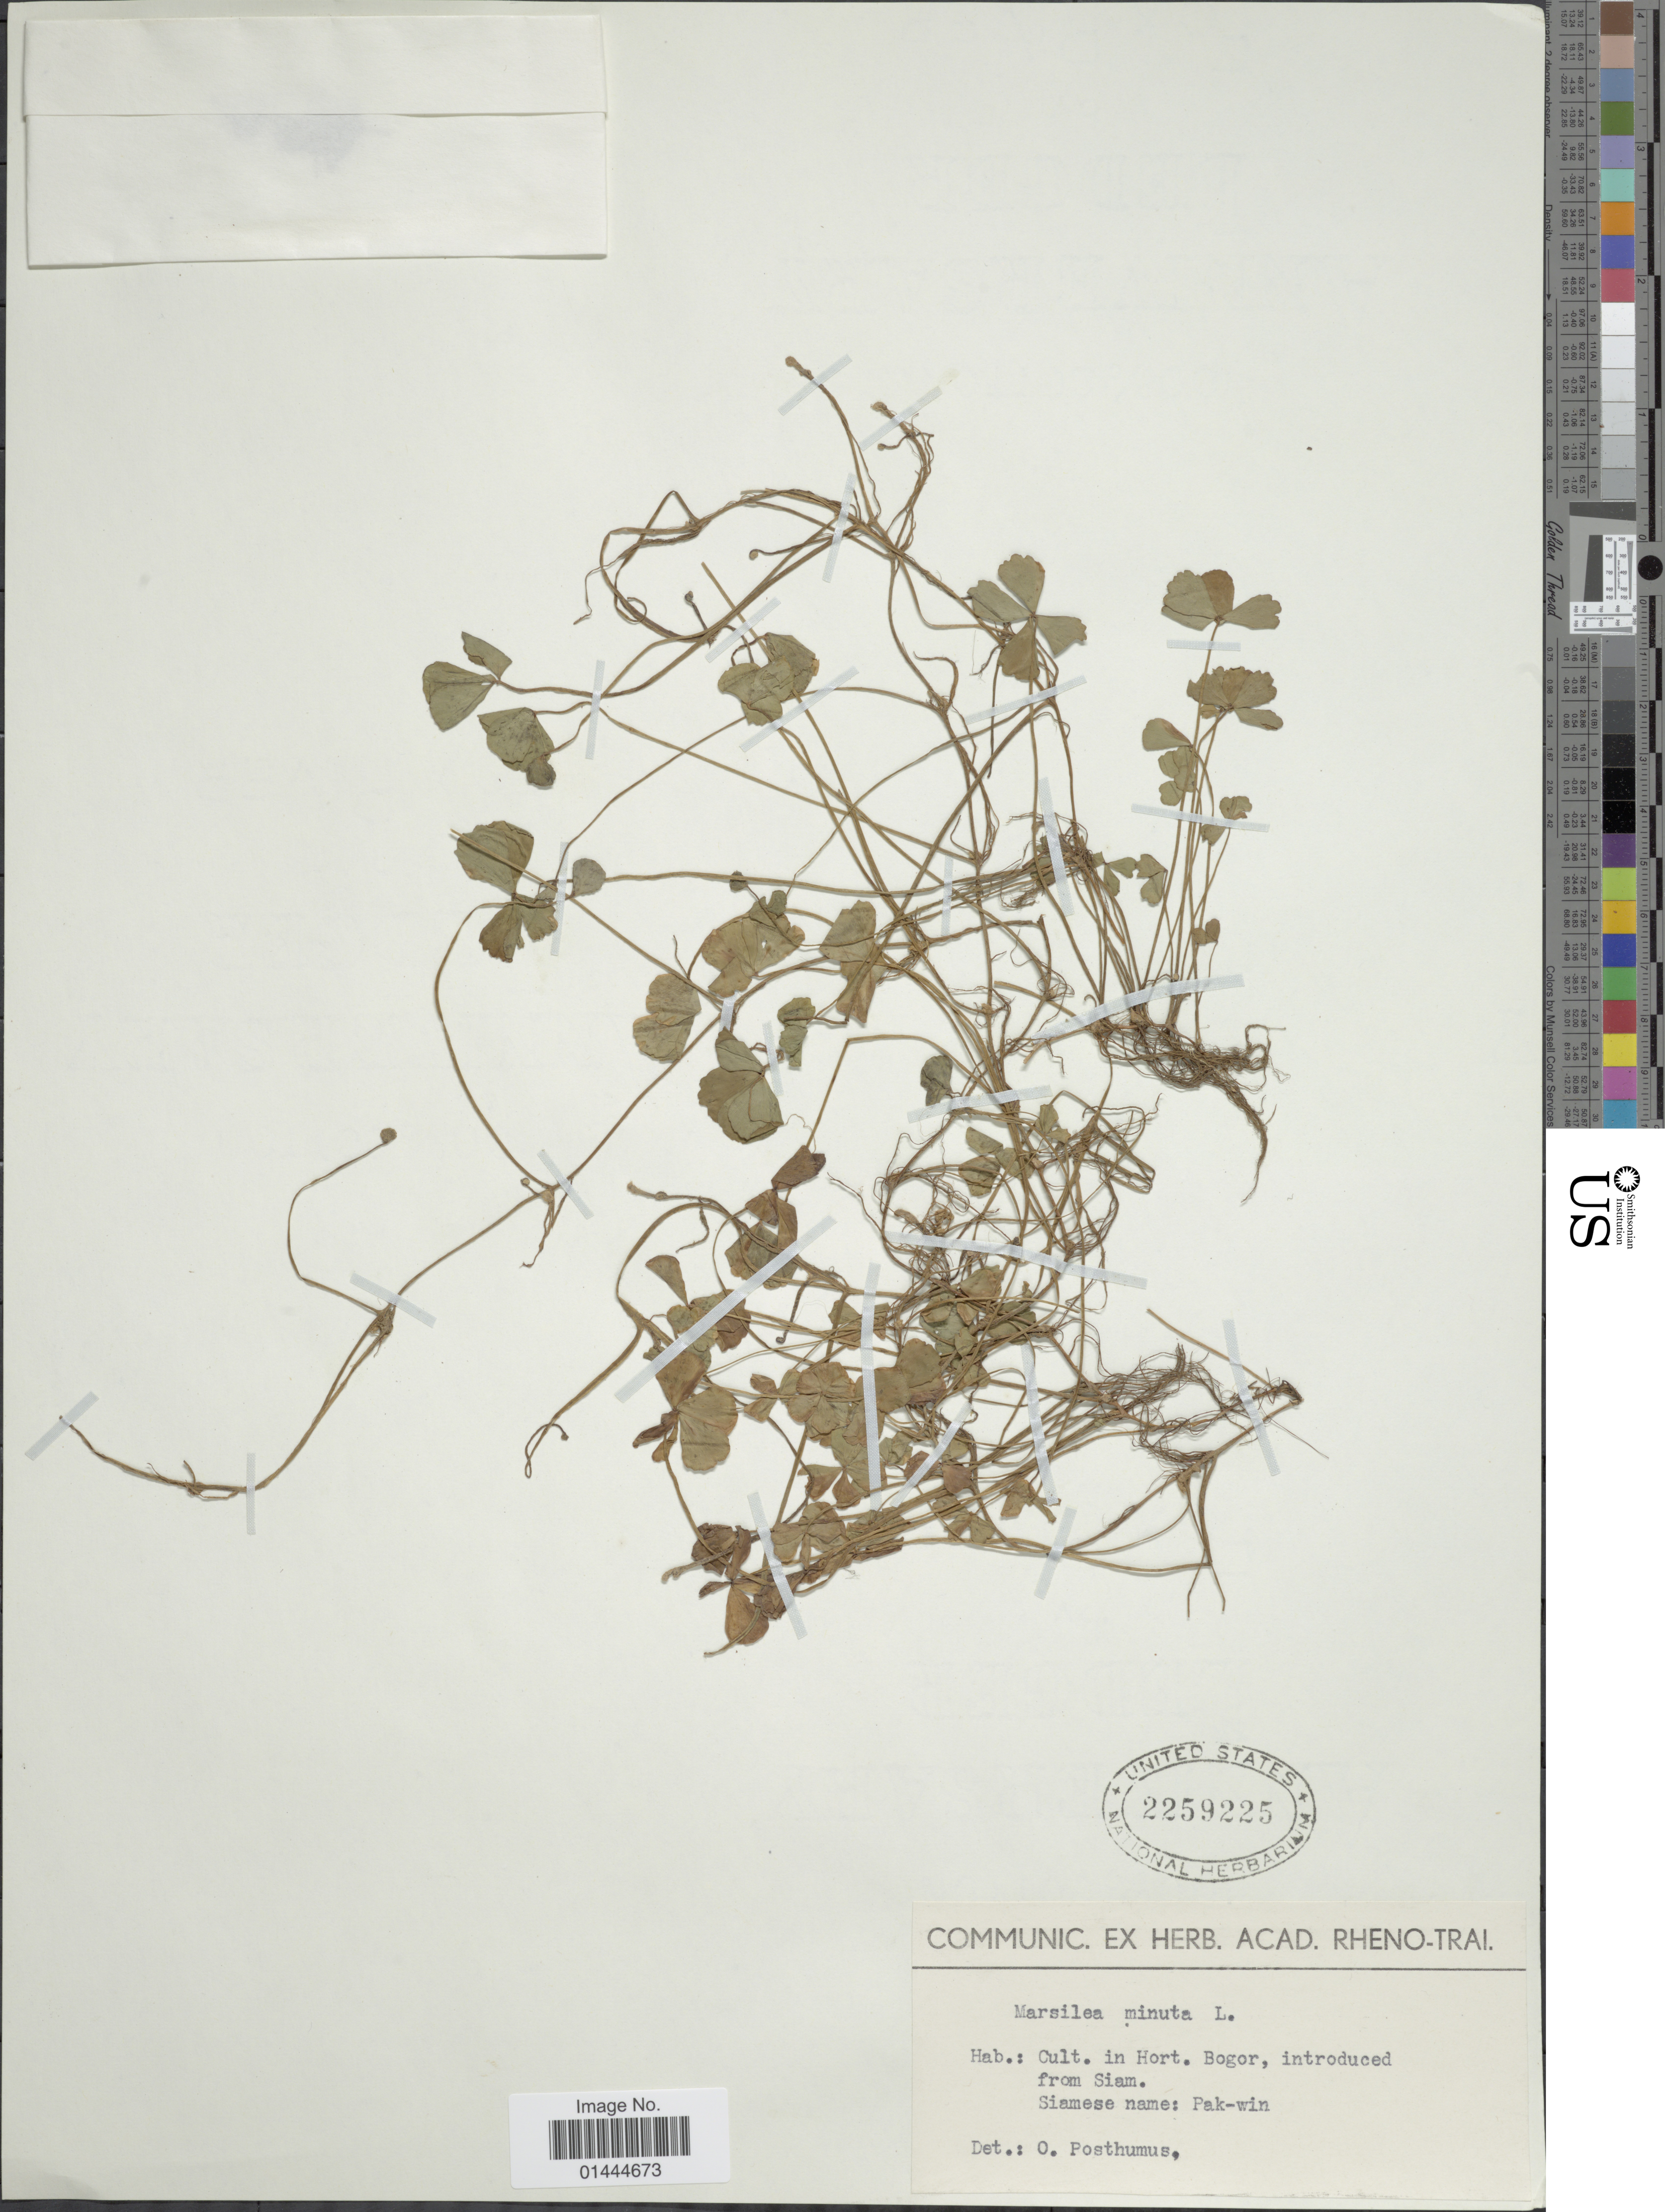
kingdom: Plantae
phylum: Tracheophyta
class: Polypodiopsida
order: Salviniales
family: Marsileaceae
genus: Marsilea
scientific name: Marsilea minuta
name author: L.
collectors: ex herb. Acad. Rhenotraiect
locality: Hort. Bogor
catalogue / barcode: US 2259225